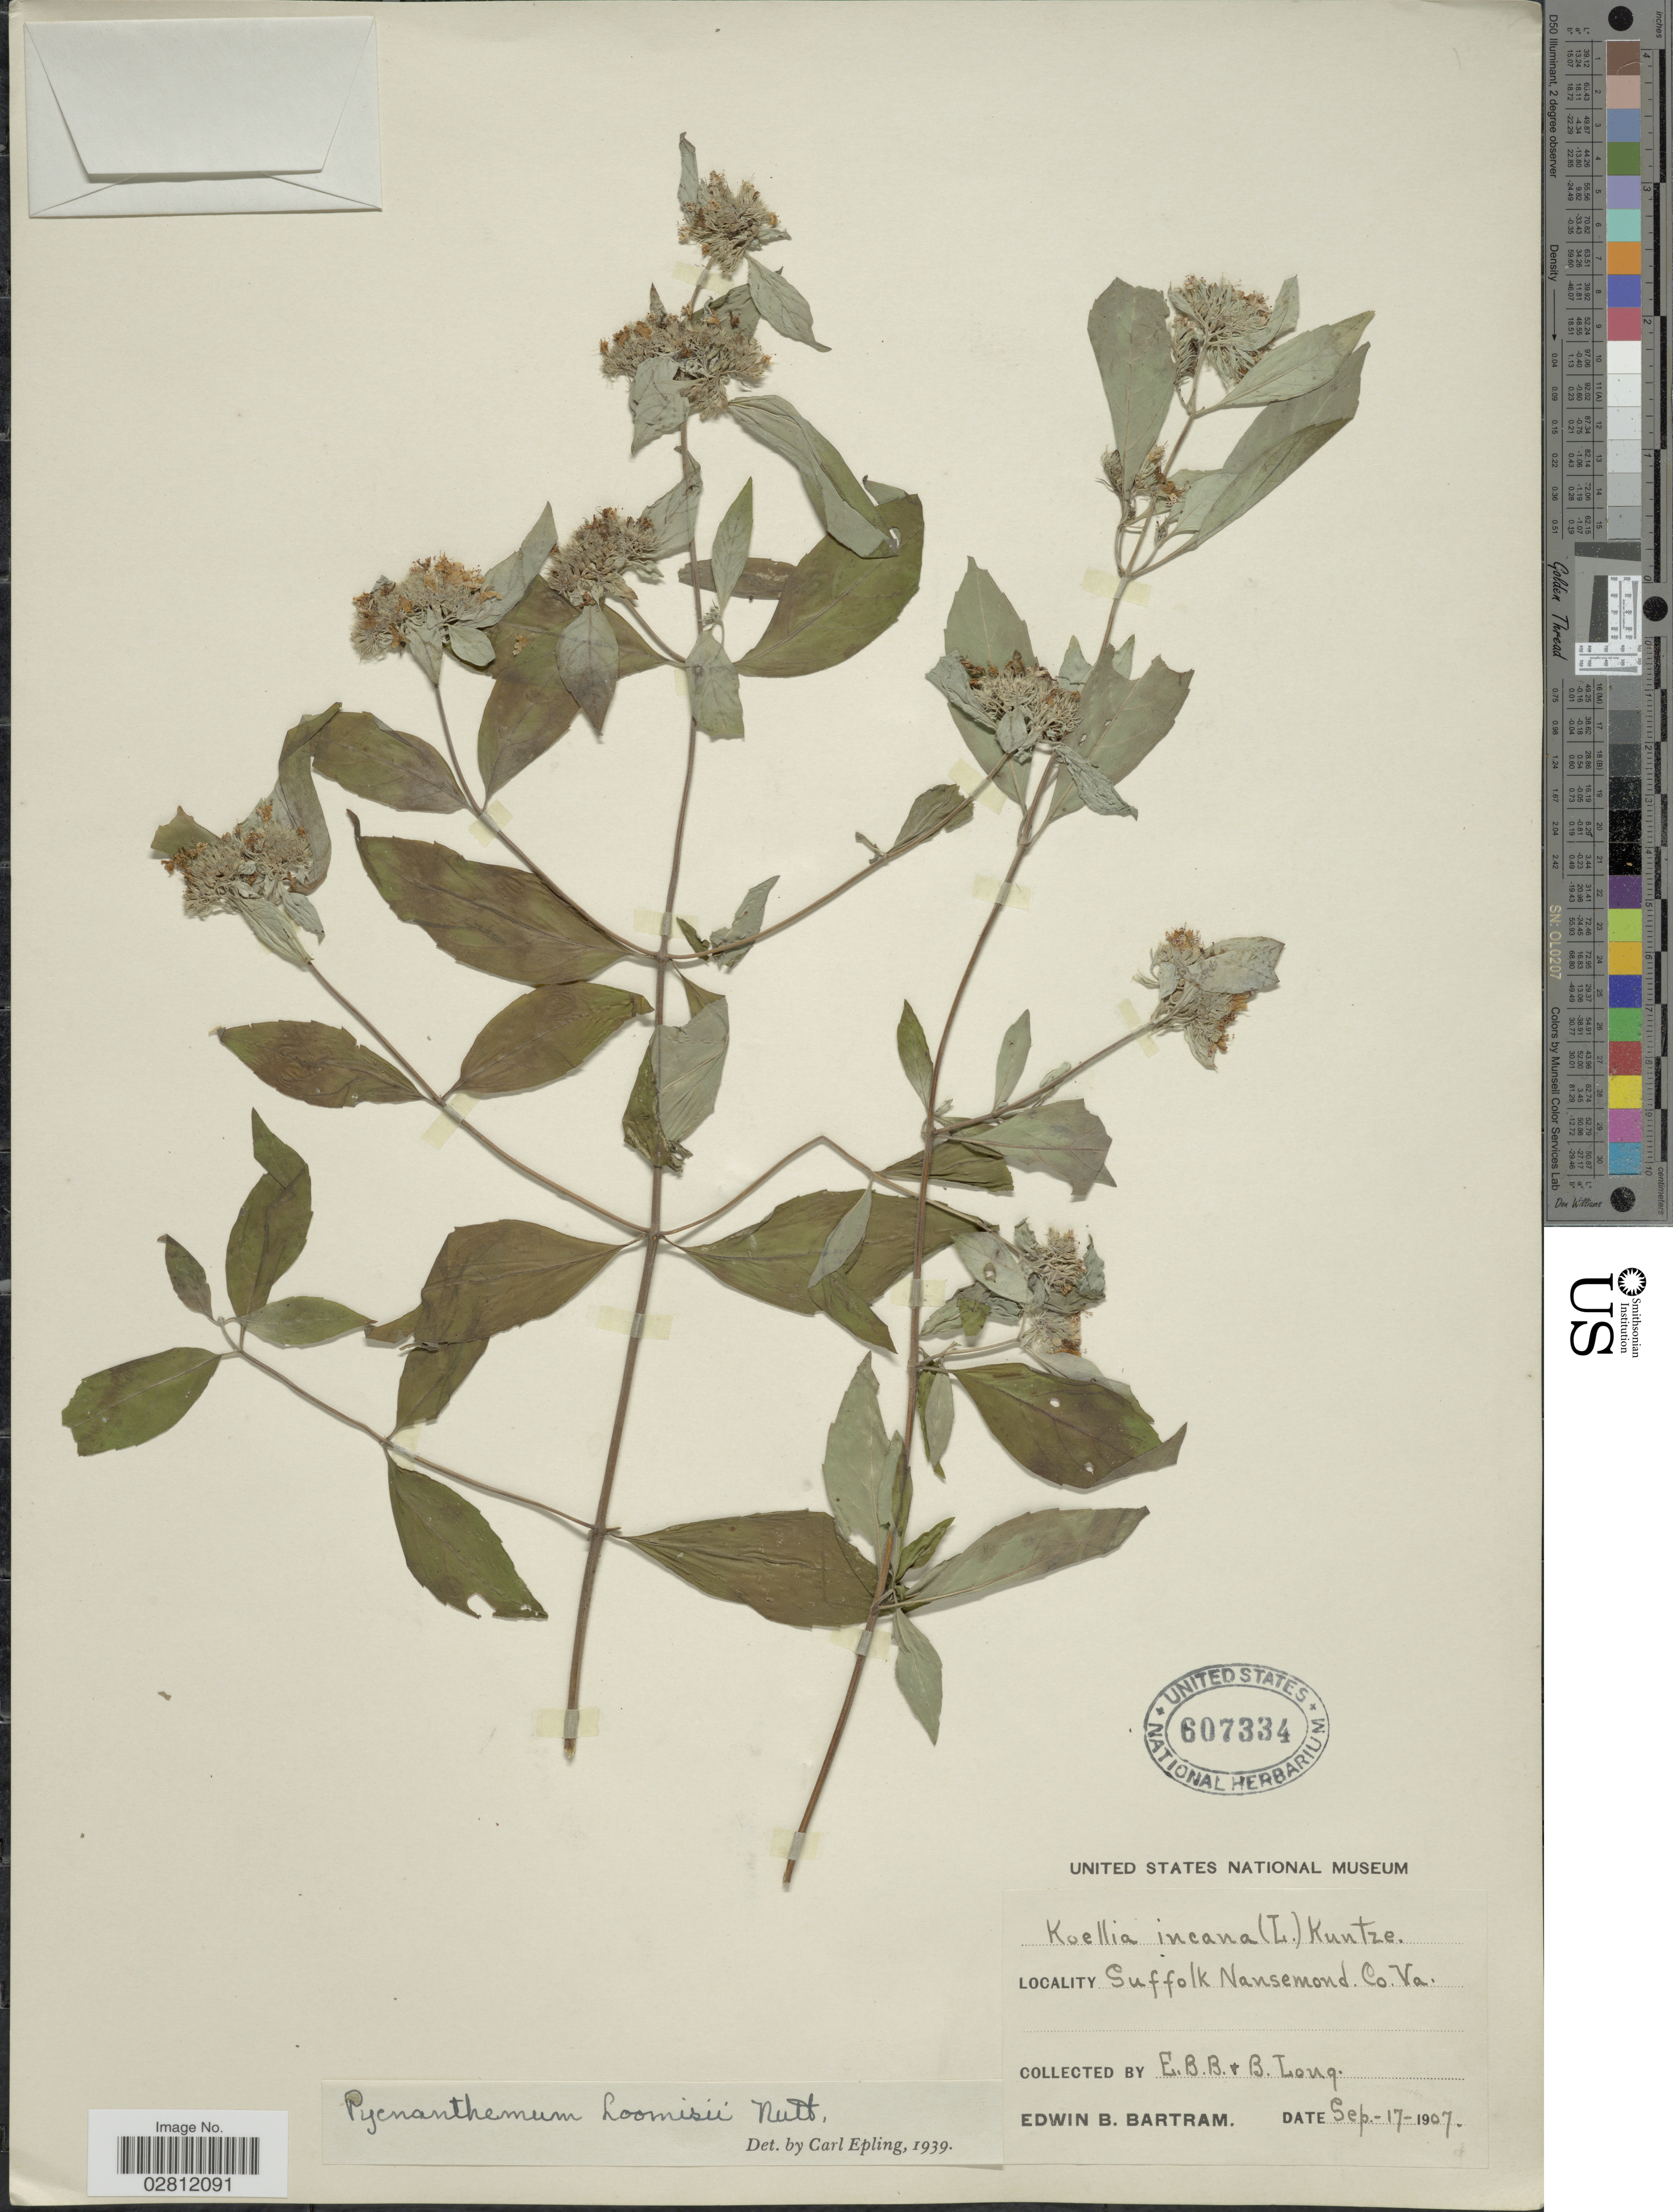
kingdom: Plantae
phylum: Tracheophyta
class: Magnoliopsida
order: Lamiales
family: Lamiaceae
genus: Pycnanthemum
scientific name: Pycnanthemum loomisii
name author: Nutt.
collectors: E. B. Bartram & B. Long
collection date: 1907-09-17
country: United States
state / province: Virginia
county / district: City of Suffolk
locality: Suffolk Nansemond. (=historic county name) Co.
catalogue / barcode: US 607334